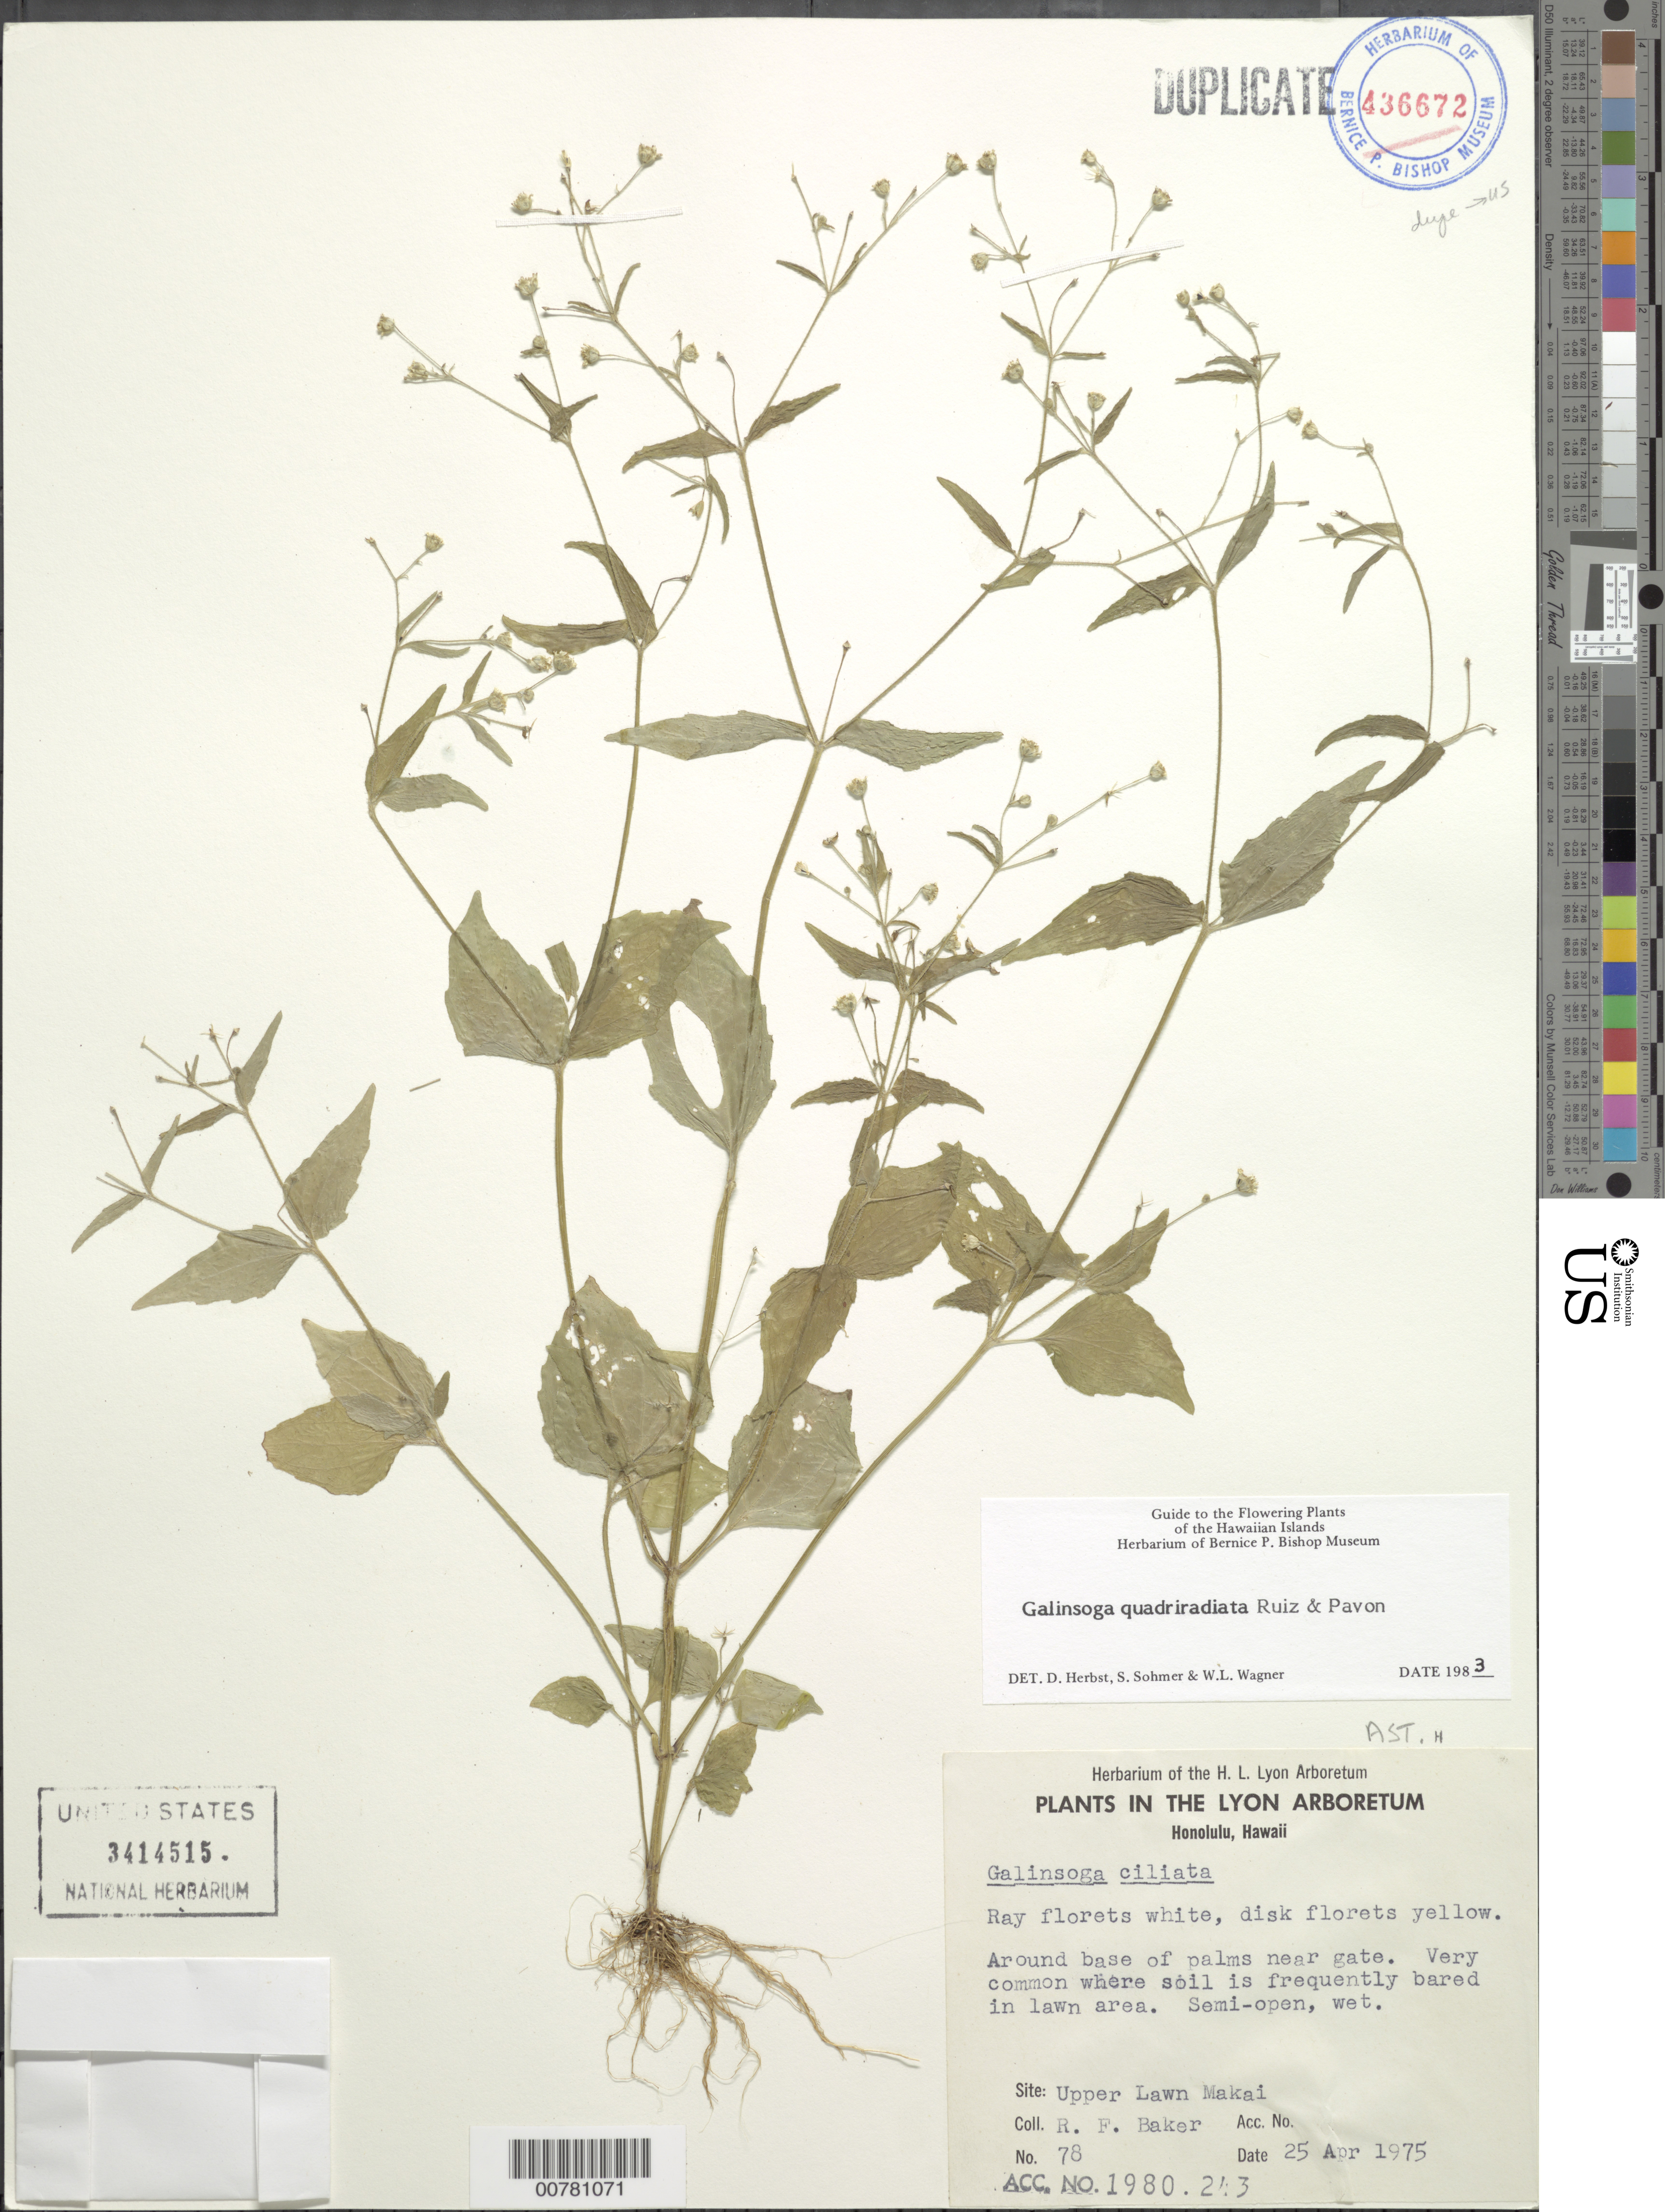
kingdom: Plantae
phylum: Tracheophyta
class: Magnoliopsida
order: Asterales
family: Asteraceae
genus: Galinsoga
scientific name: Galinsoga quadriradiata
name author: Ruiz & Pav.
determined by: Herbst, D. R.; Sohmer, S. H.; Wagner, W. L.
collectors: R. F. Baker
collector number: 78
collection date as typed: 25 Apr 1975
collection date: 1975-04-25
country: United States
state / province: Hawaii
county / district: Honolulu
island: Oahu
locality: Honolulu, Upper Lawn Makai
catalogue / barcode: US 3414515